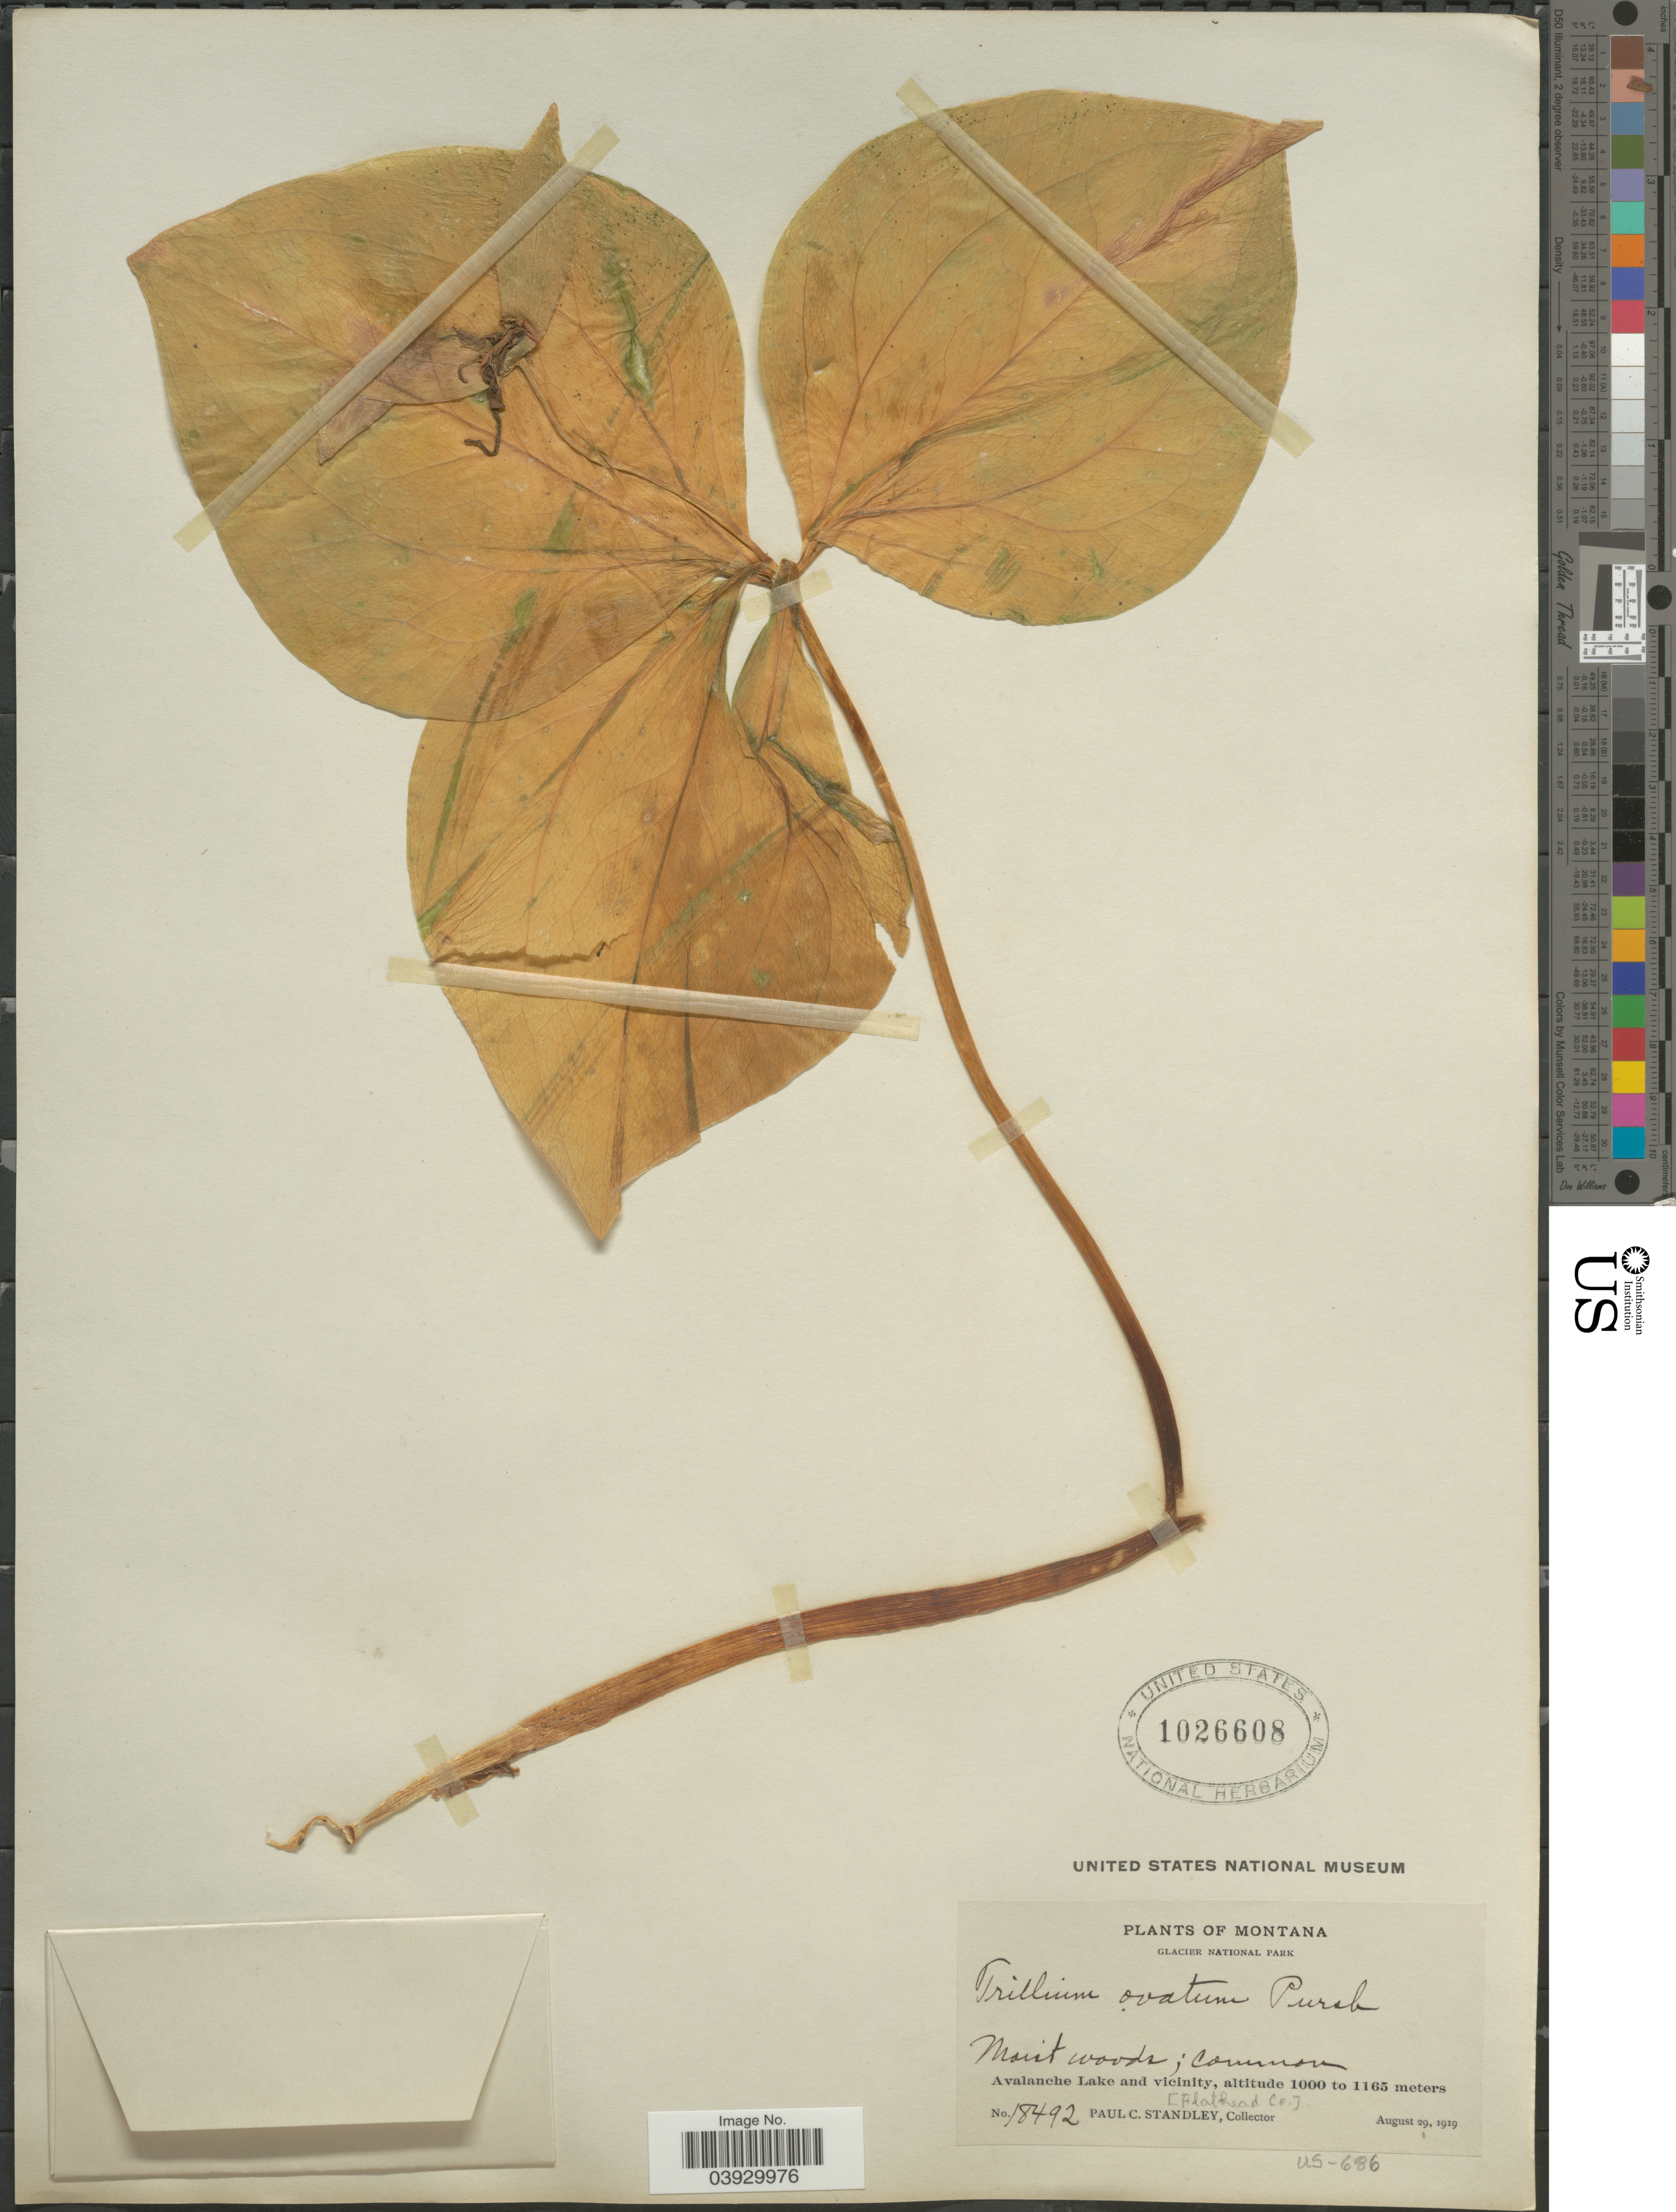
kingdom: Plantae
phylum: Tracheophyta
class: Liliopsida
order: Liliales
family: Melanthiaceae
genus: Trillium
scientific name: Trillium ovatum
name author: Pursh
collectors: P. C. Standley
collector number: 18492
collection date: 1919-08-29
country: United States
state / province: Montana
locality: Glacier National Park. Avalanche Lake and vicinity. Flathead Co.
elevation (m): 1000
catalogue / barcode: US 1026608